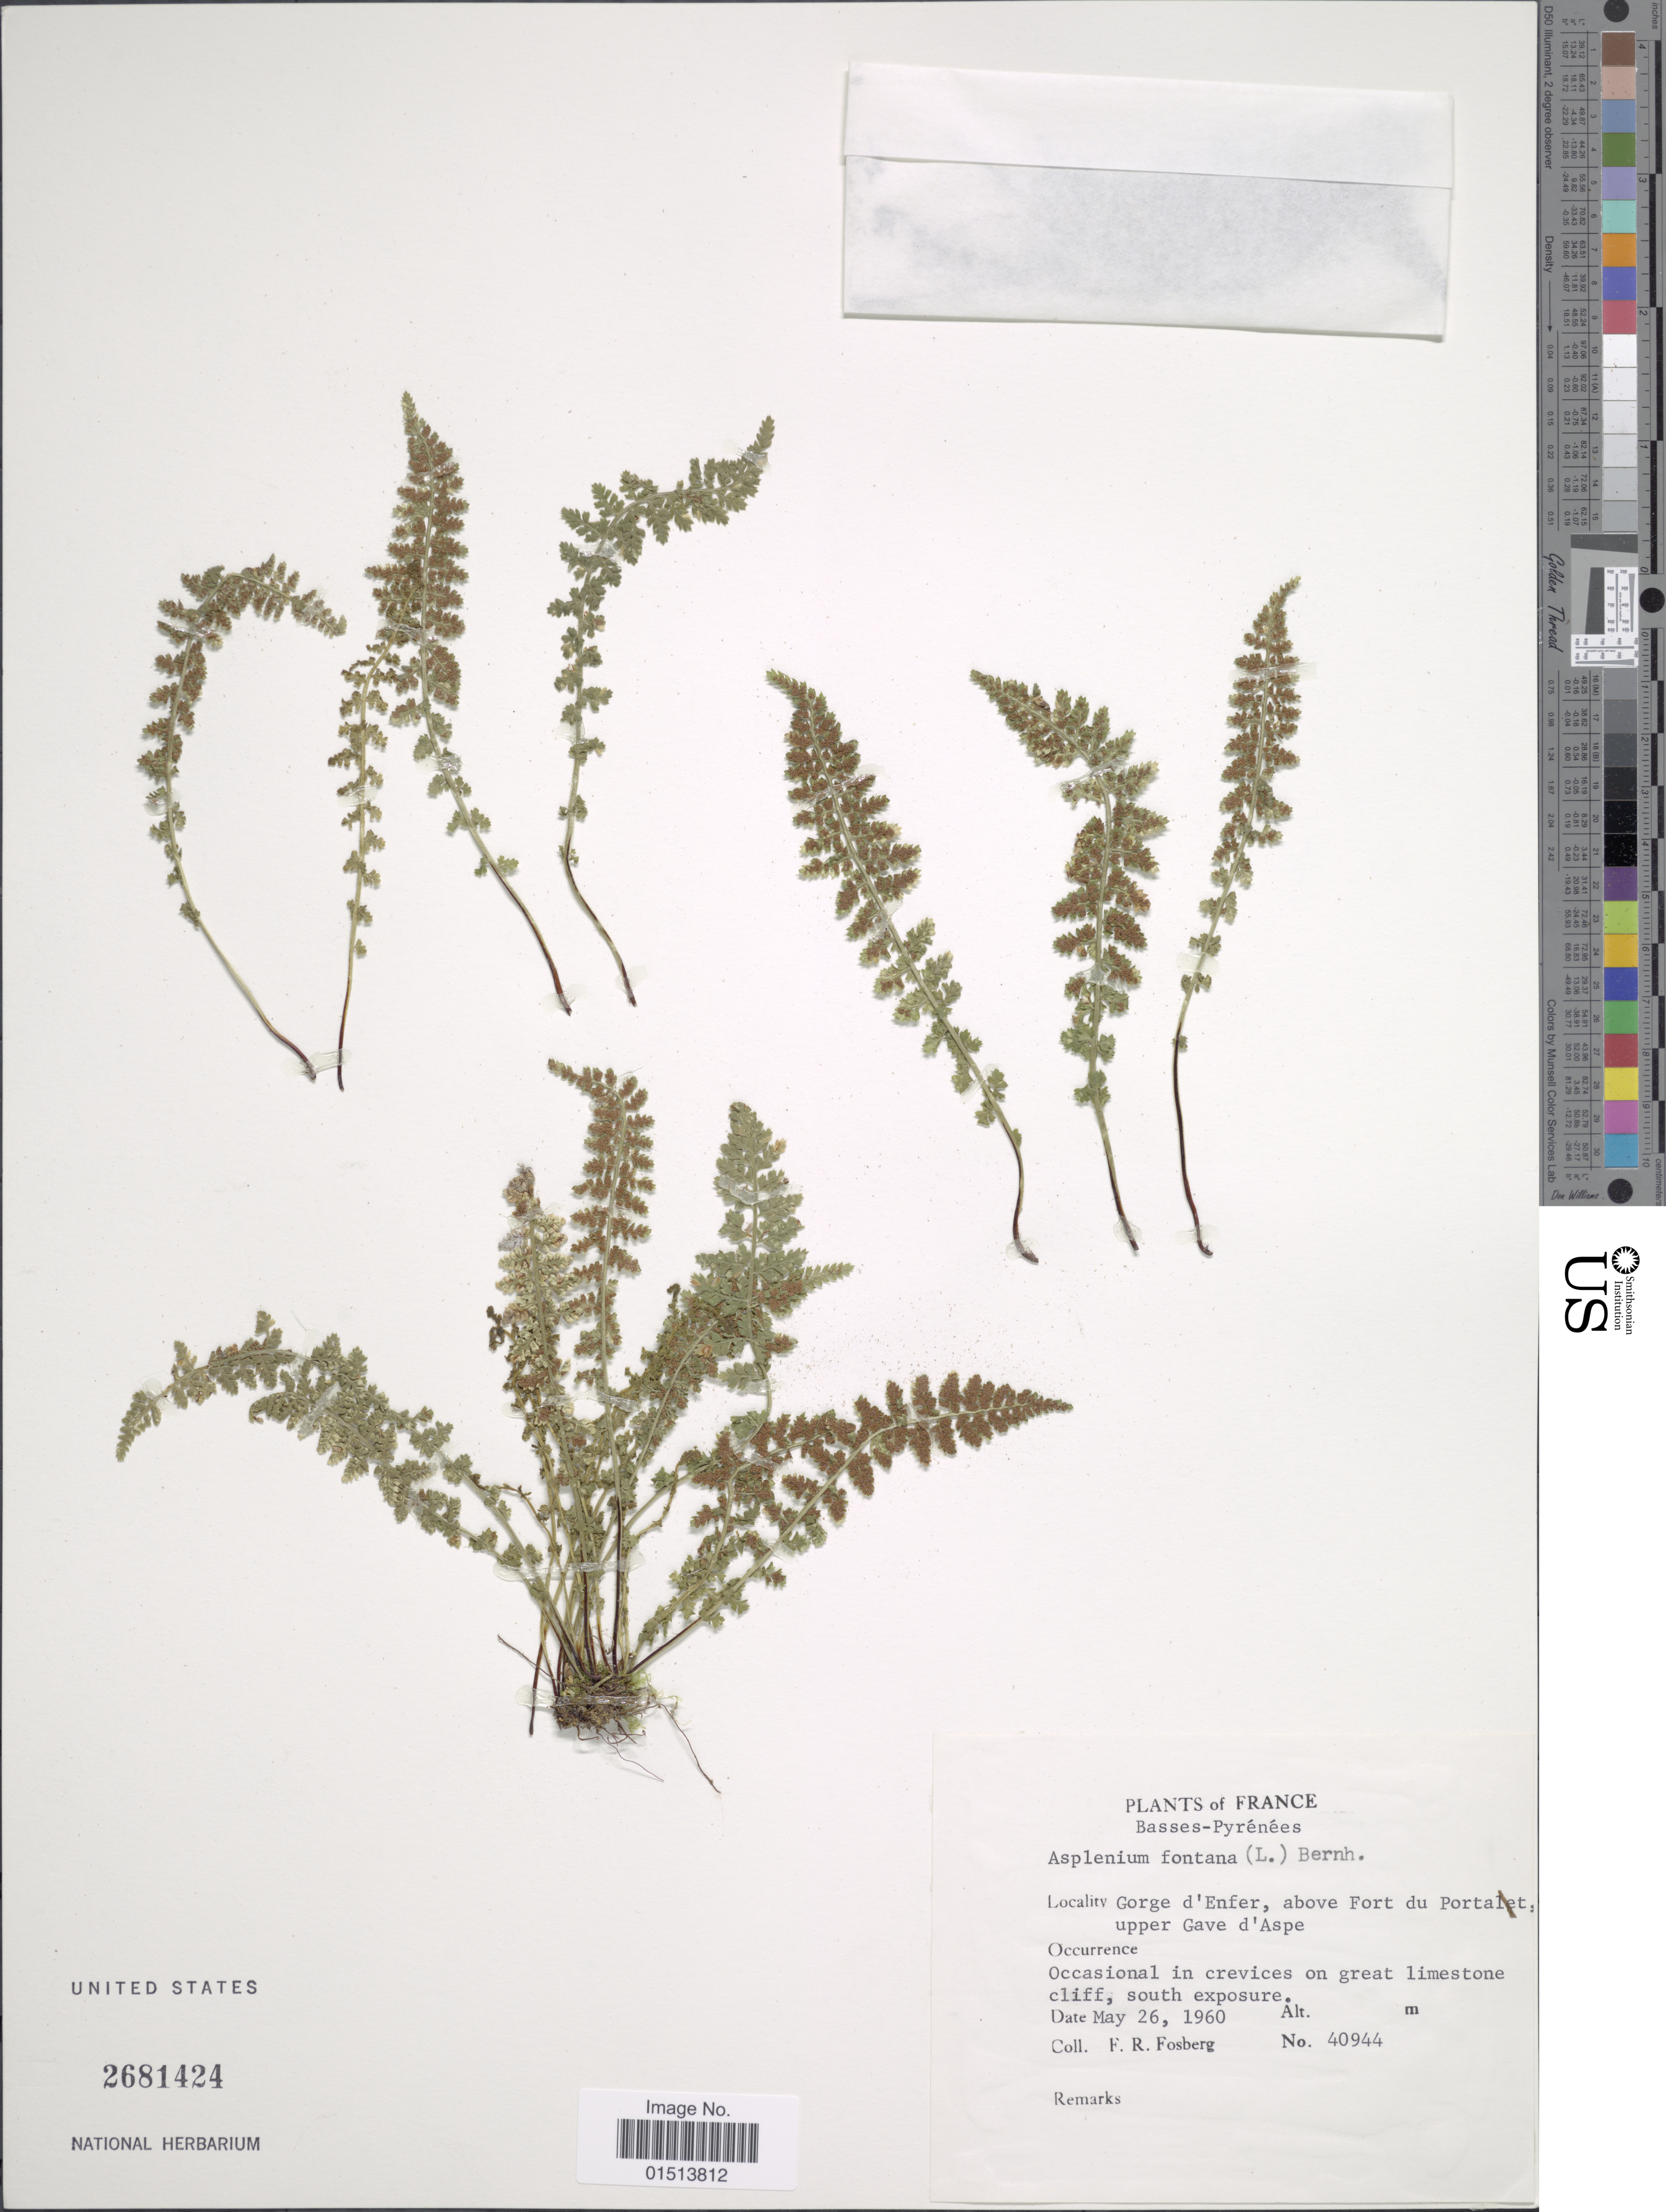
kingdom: Plantae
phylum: Tracheophyta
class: Polypodiopsida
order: Polypodiales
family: Aspleniaceae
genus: Asplenium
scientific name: Asplenium fontanum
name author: (L.) Bernh.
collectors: F. R. Fosberg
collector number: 40944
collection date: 1960-05-26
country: France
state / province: Nouvelle-Aquitaine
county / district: Pyrénées-Atlantiques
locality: Basses-Pyrénées, Gorge d'Enfer, above Fort du Portalet: upper Gave d'Aspe.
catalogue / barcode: US 2681424